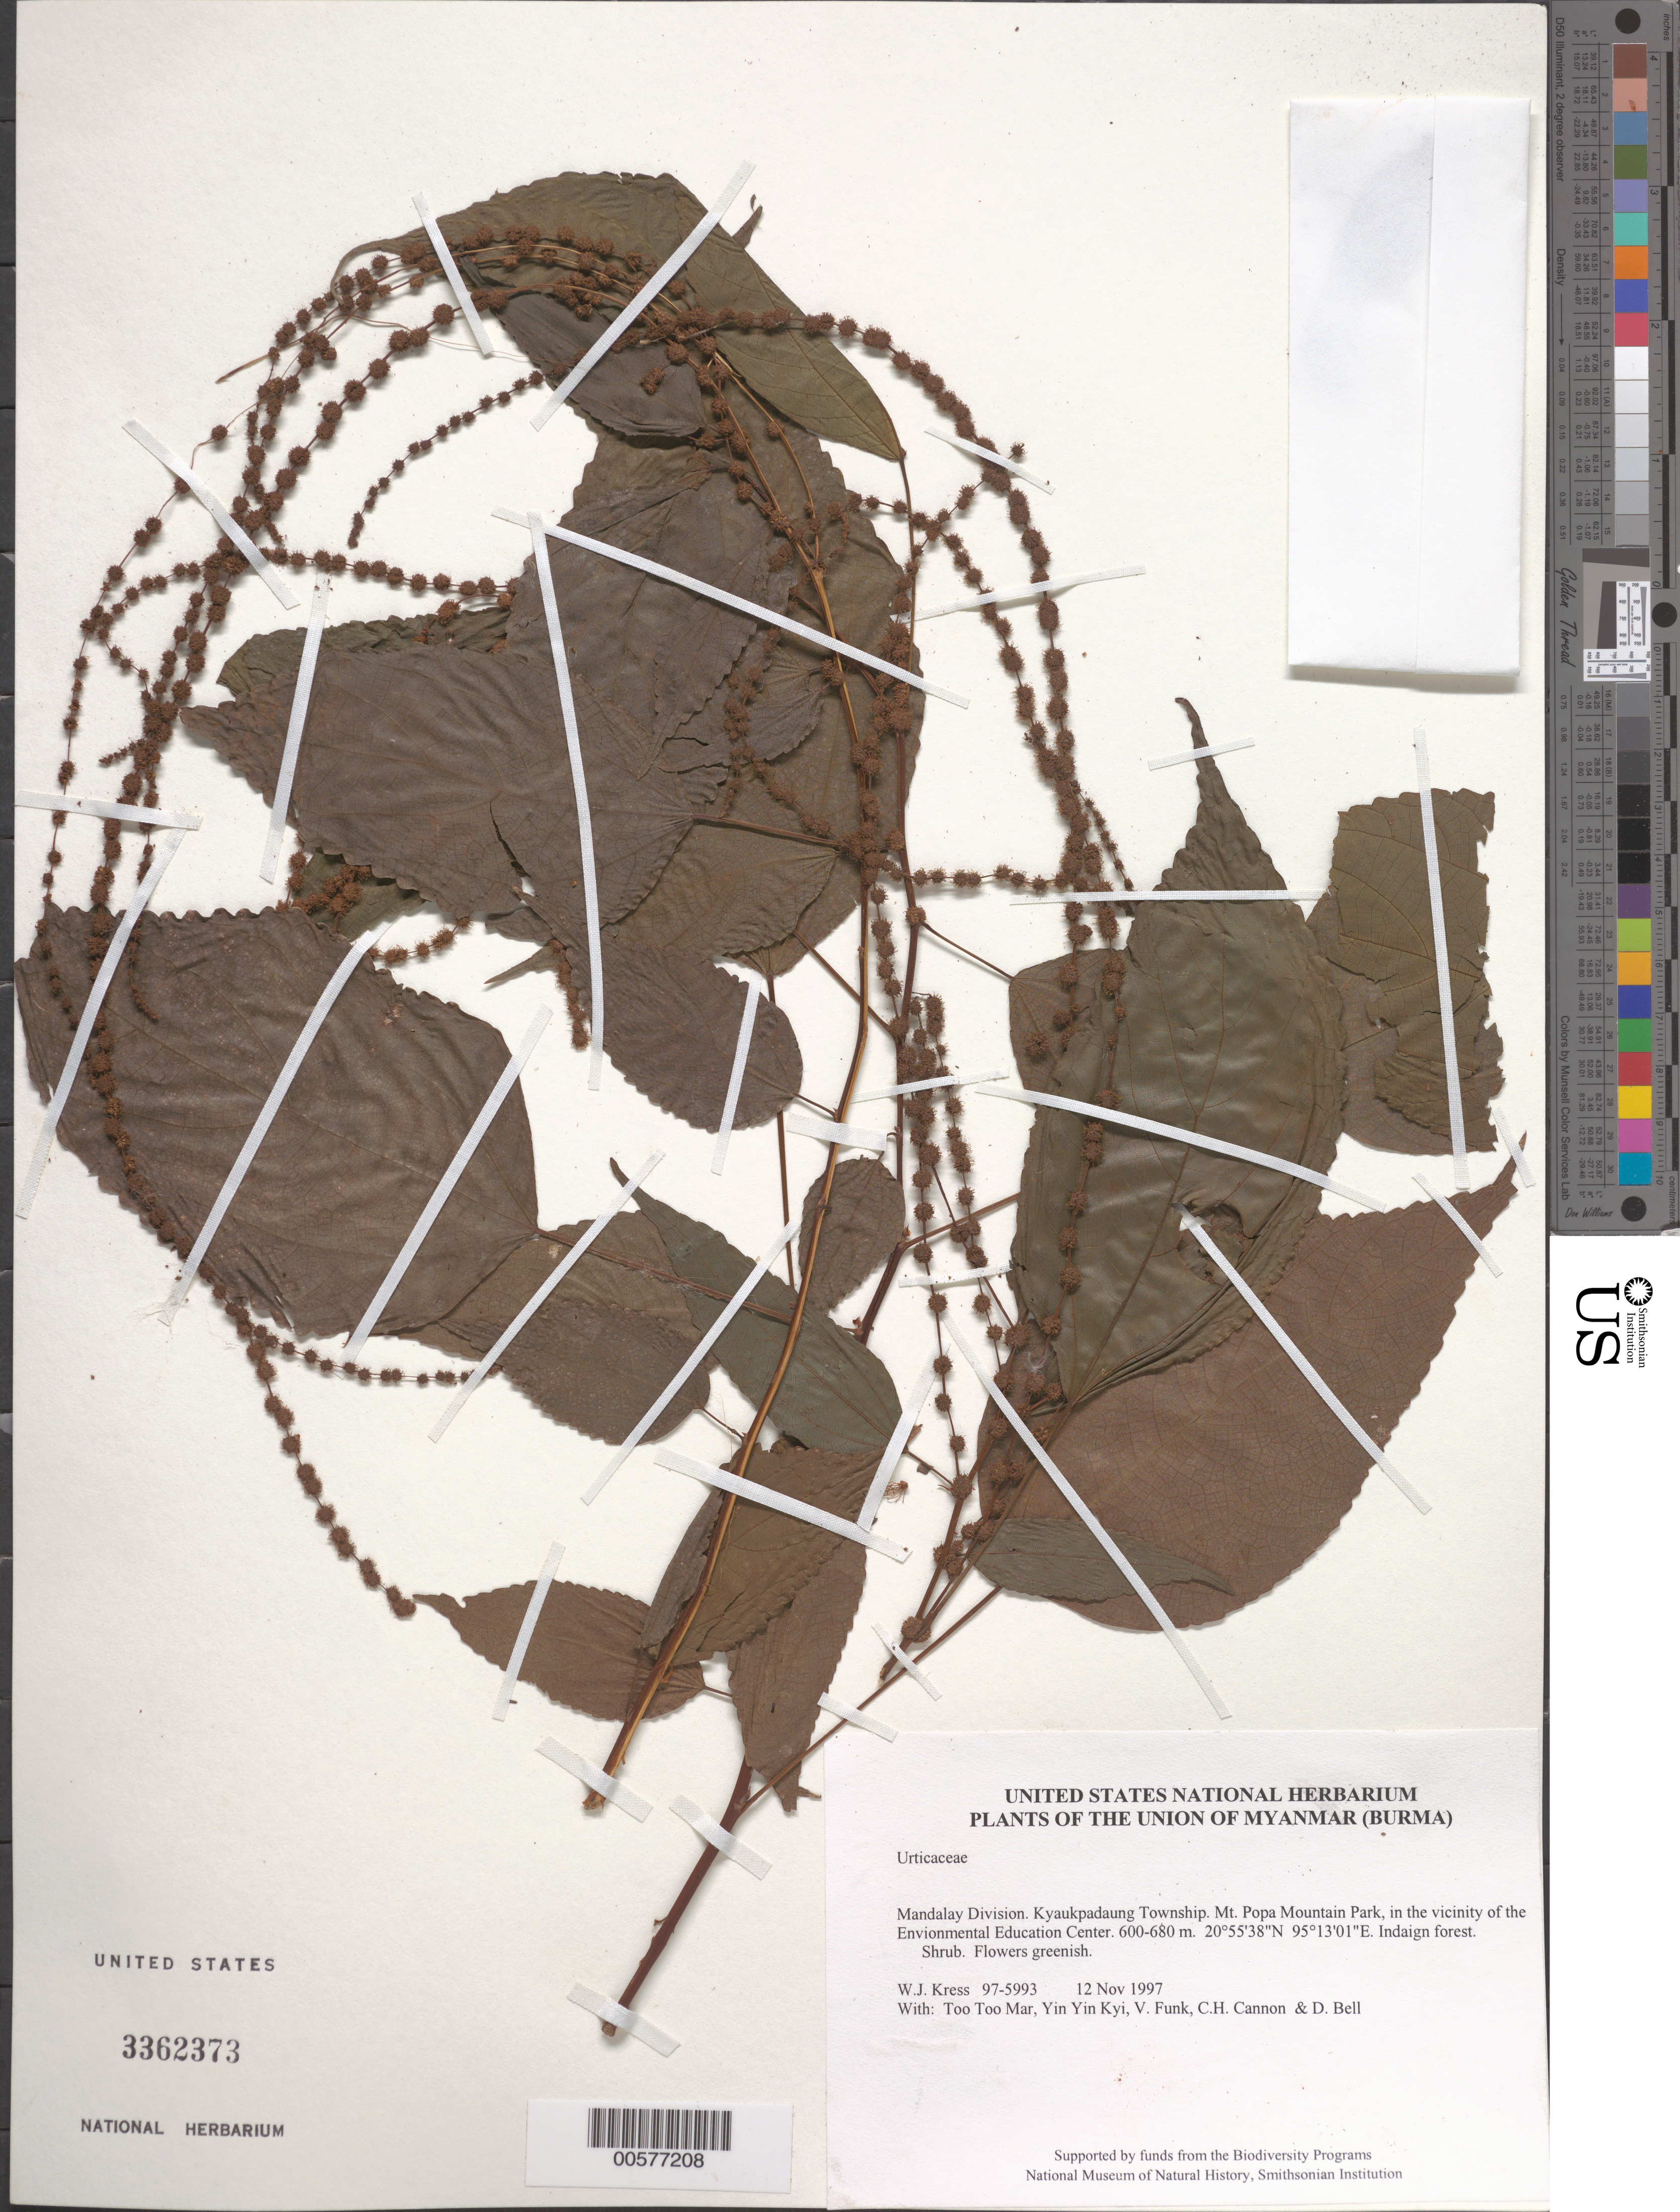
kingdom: Plantae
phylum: Tracheophyta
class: Magnoliopsida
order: Rosales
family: Urticaceae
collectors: W. J. Kress, Too Too Mar, Yin Yin Kyi, V. Funk, C. H. Cannon & D. A. Bell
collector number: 97-5993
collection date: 1997-11-12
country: Myanmar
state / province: Mandalay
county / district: Kyaukpadaung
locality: Mt. Popa Mountain Park, in the vicinity of the Envionmental Education Center.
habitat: Indaign forest.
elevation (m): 600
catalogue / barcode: US 3362373